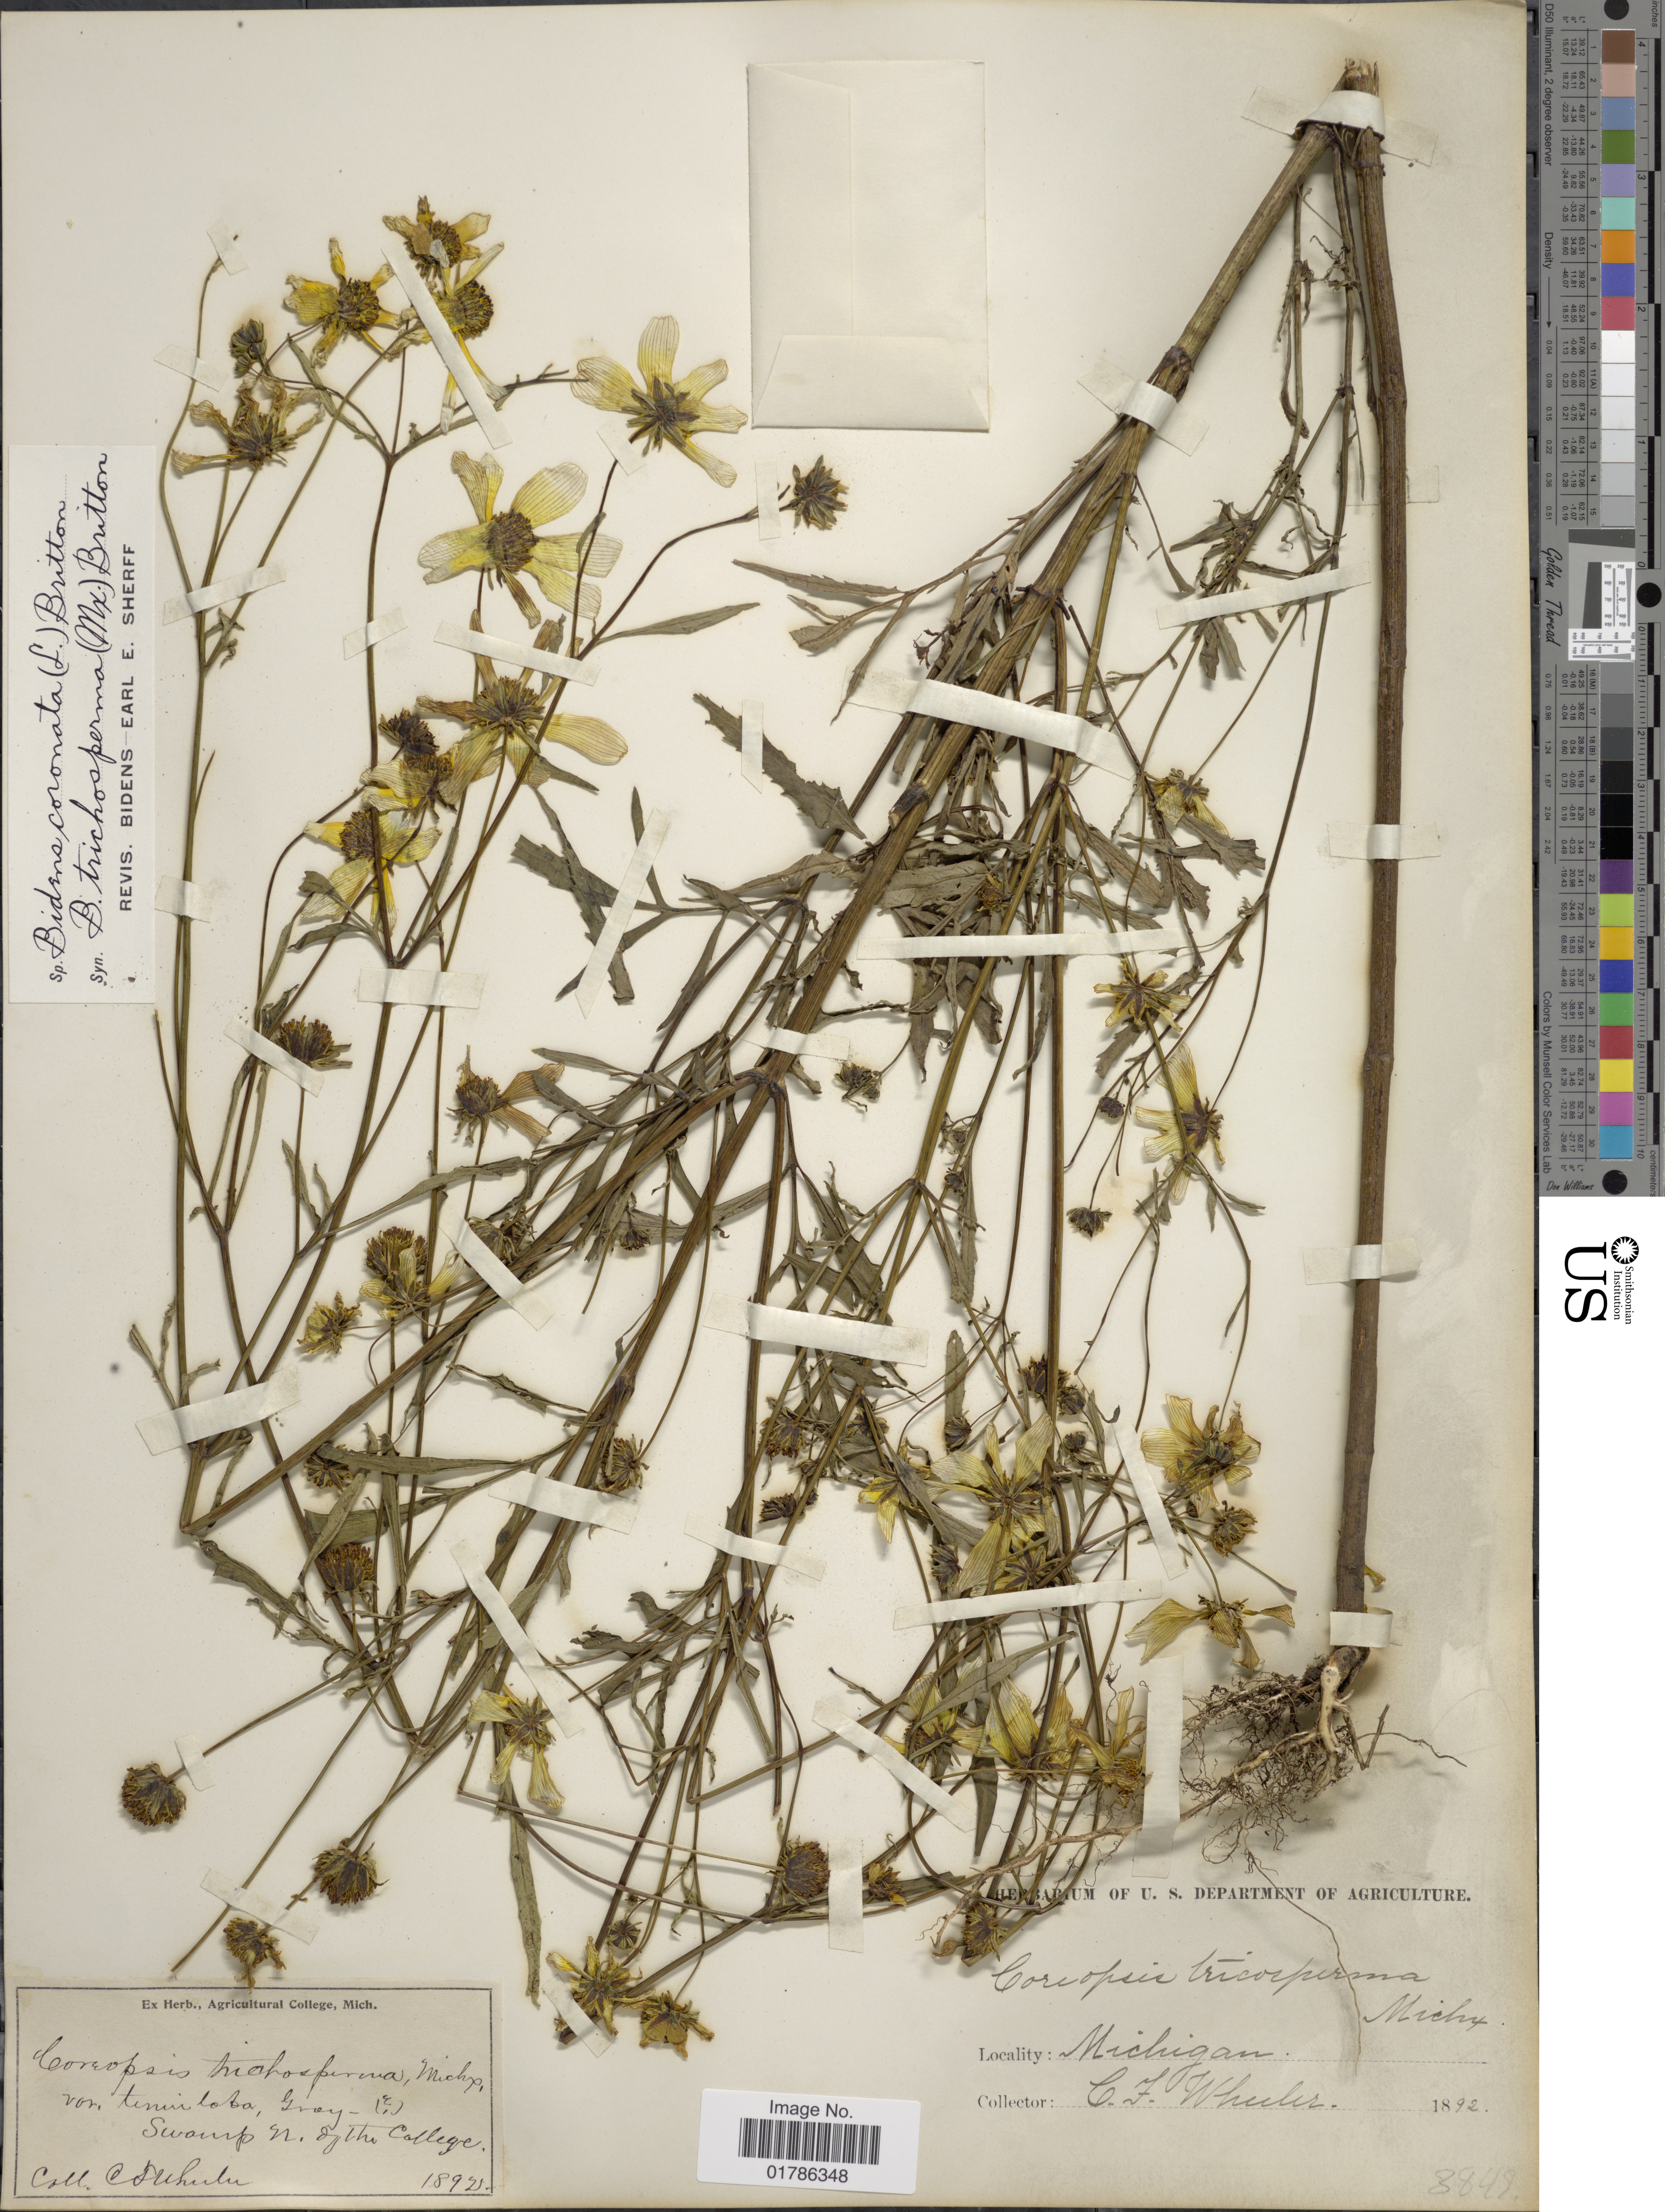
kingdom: Plantae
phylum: Tracheophyta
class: Magnoliopsida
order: Asterales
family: Asteraceae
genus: Bidens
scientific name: Bidens coronata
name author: (L.) Britton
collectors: C. Wheeler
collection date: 1892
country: United States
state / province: Michigan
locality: Swamp N. of the College